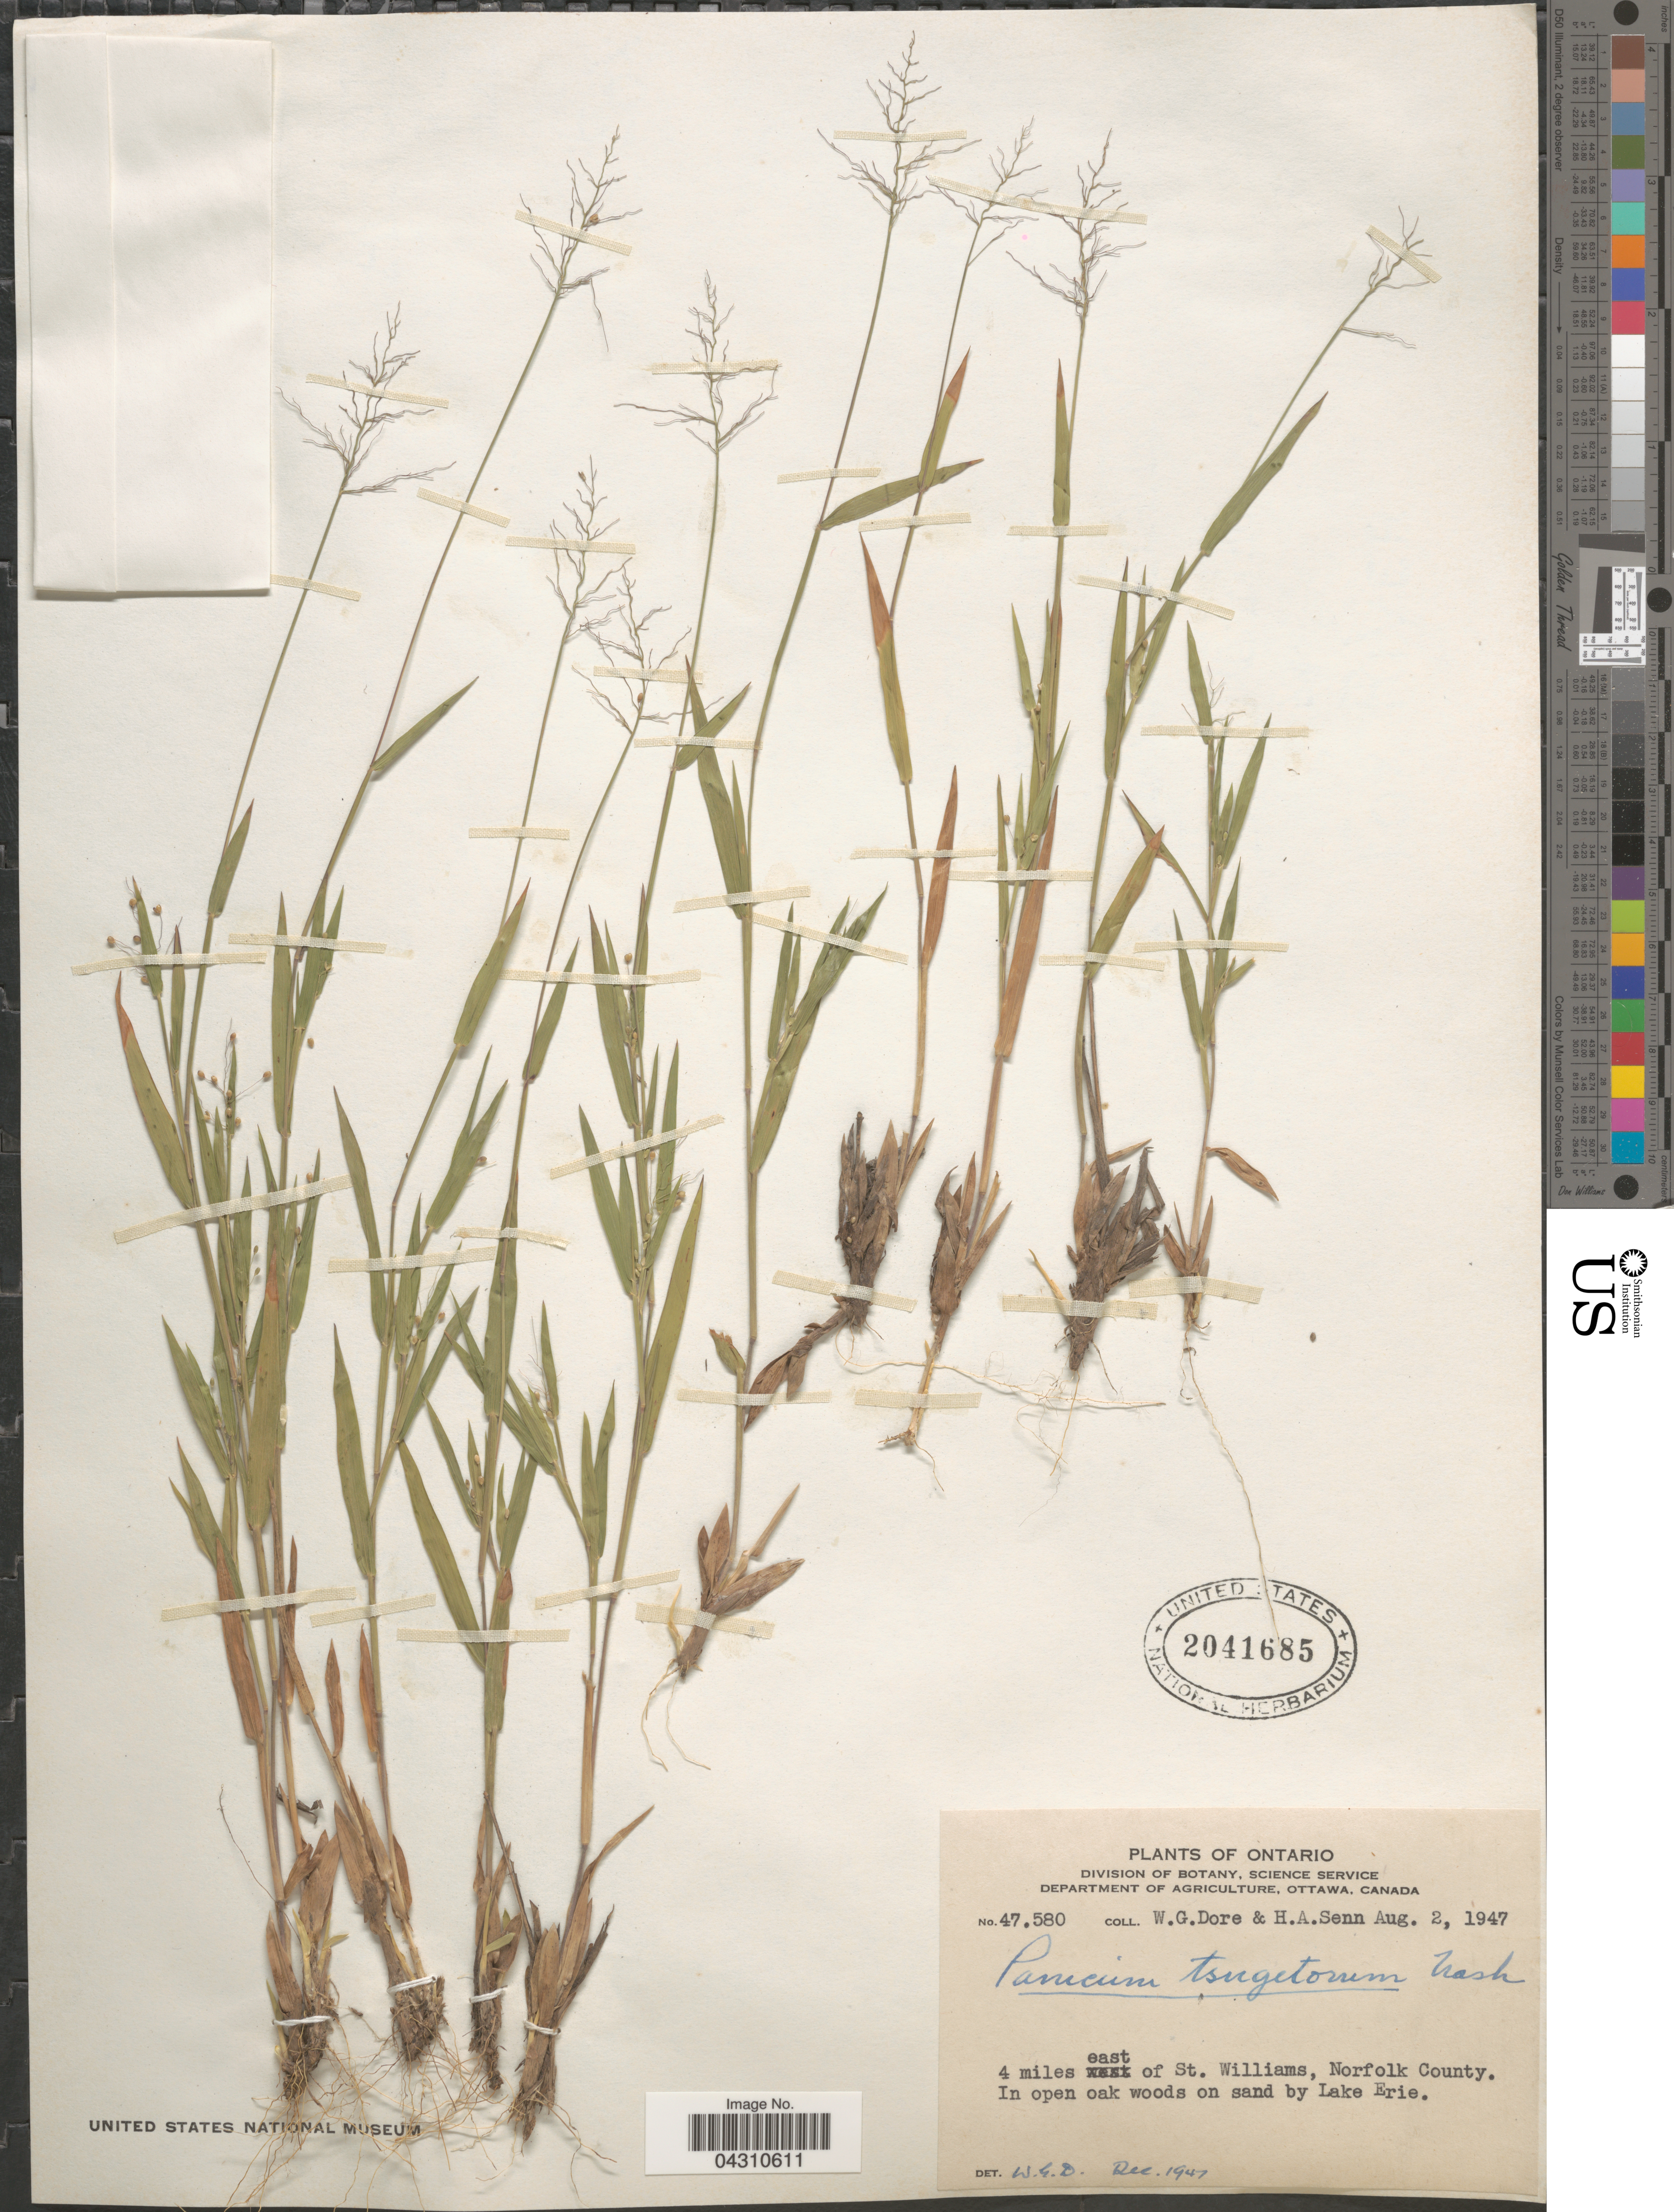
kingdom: Plantae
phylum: Tracheophyta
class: Liliopsida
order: Poales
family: Poaceae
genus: Dichanthelium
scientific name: Dichanthelium portoricense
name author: (Desv. ex Ham.) B.F. Hansen & Wunderlin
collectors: W. Dore & H. Senn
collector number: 47580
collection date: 1947-08-02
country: Canada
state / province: Ontario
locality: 4 miles east of St. Williams, Norfolk County. In open oak woods on sand by Lake Erie.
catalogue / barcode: US 2041685